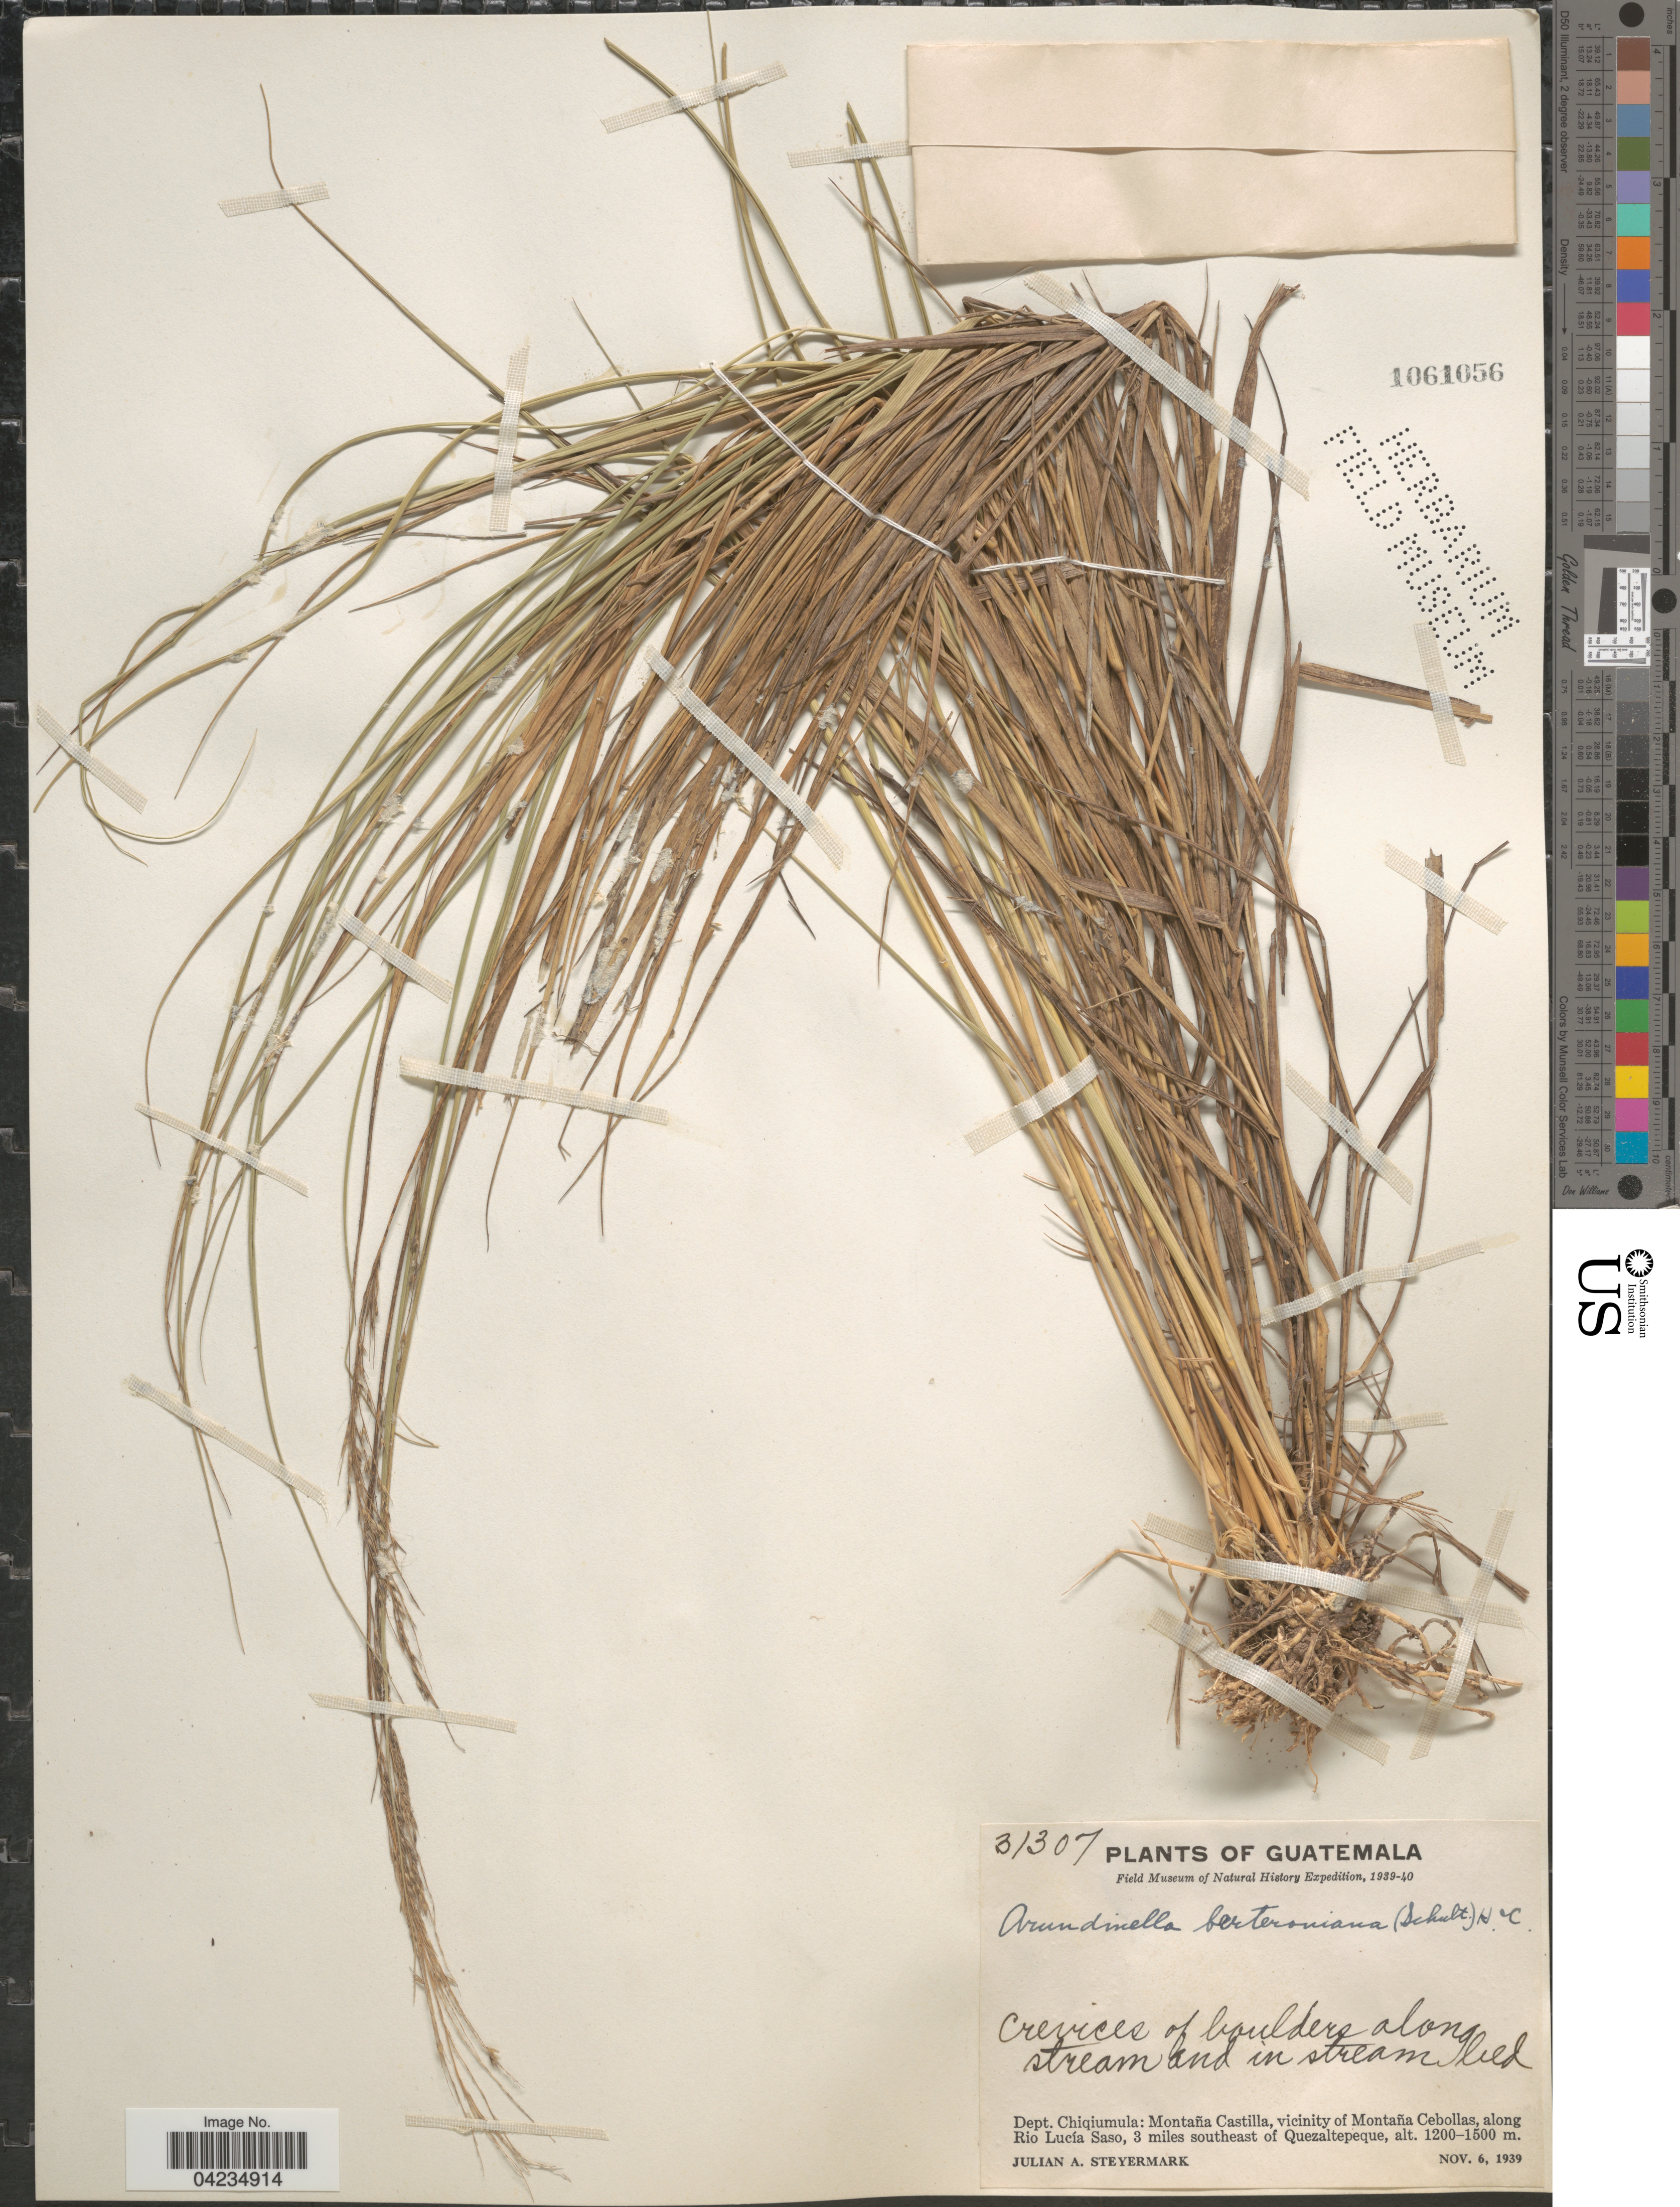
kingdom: Plantae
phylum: Tracheophyta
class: Liliopsida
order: Poales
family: Poaceae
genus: Arundinella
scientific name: Arundinella berteroniana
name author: (Schult.) Hitchc. & Chase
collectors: J. Steyermark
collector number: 31307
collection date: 1939-11-06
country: Guatemala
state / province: Chiquimula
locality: Field Museum of Natural History Expedition, 1939-40. Dept. Chiqiumula: Montaña Castilla, vicinity of Montaña Cebollas, along Rio Lucía Saso, 3 miles southeast of Quezaltepeque.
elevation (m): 1200